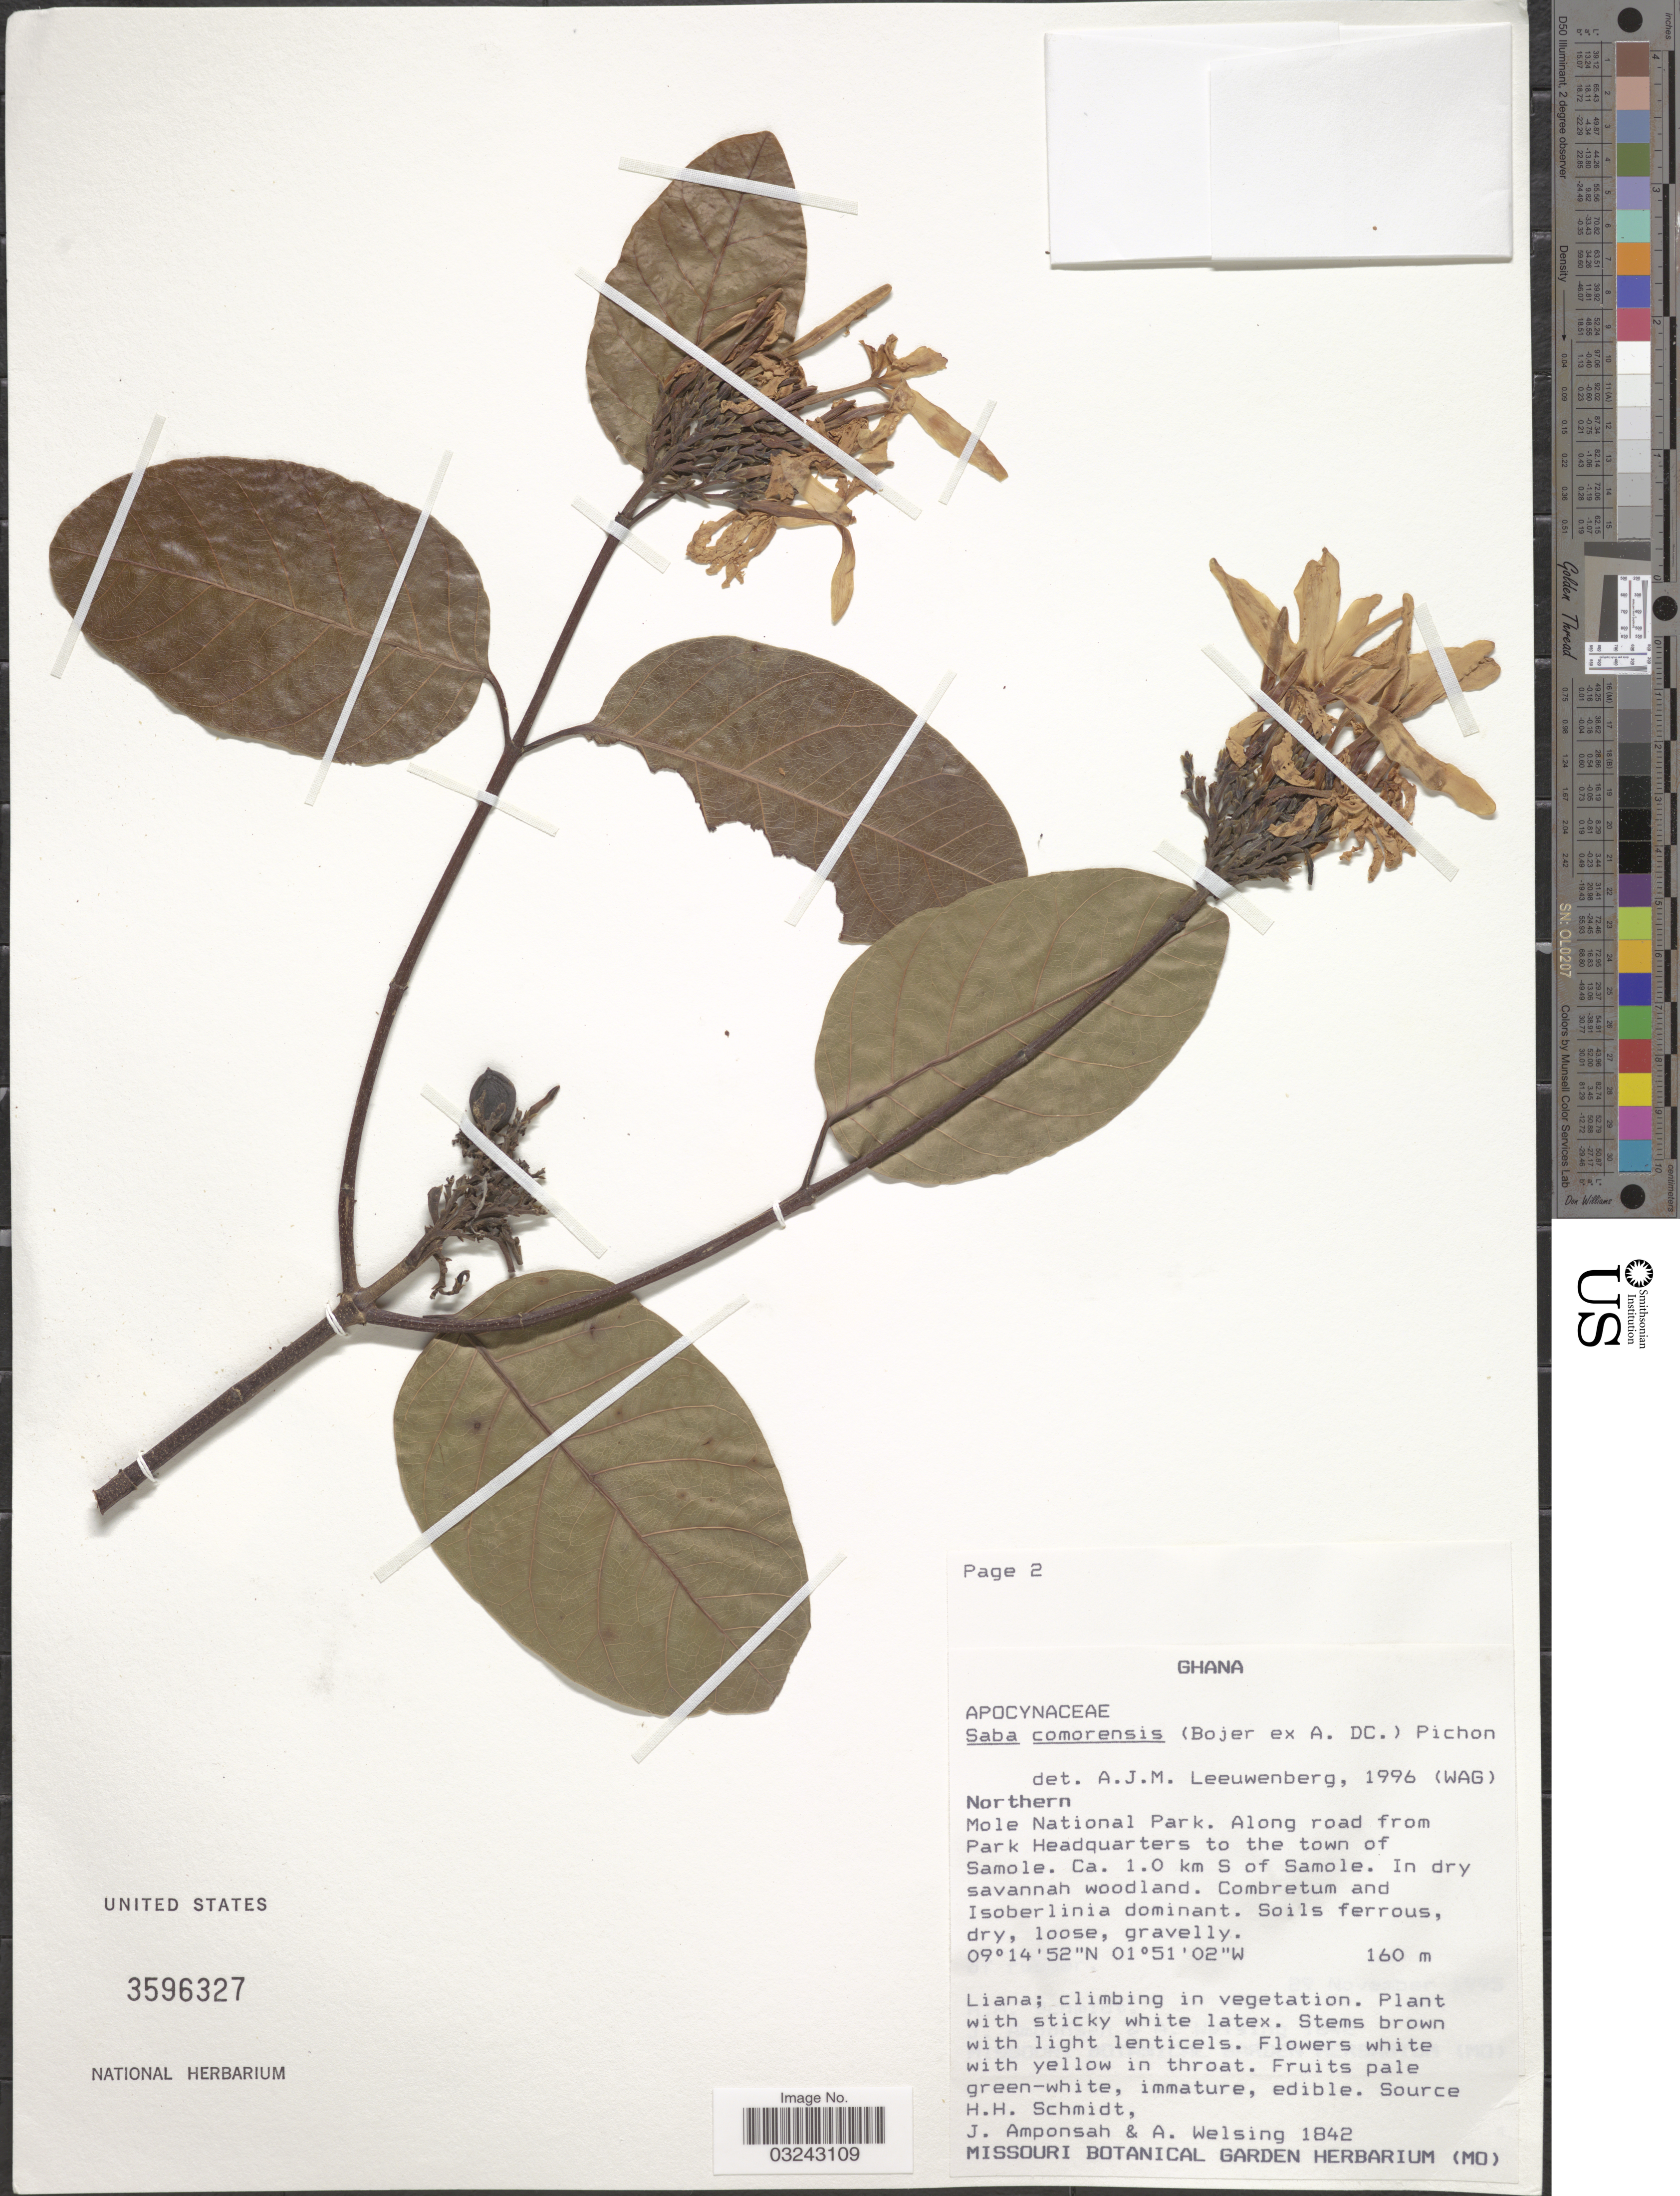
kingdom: Plantae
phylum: Tracheophyta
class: Magnoliopsida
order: Gentianales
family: Apocynaceae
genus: Saba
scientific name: Saba comorensis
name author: (Bojer ex A. DC.) Pichon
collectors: H. H. Schmidt, J. Amponsah & A. Welsing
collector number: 1842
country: Ghana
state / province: Northern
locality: Mole National Park. Along road from Park Headquarters to the town of Samole. Ca. 1.0 km S of Samole.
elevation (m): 160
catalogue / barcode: US 3596327